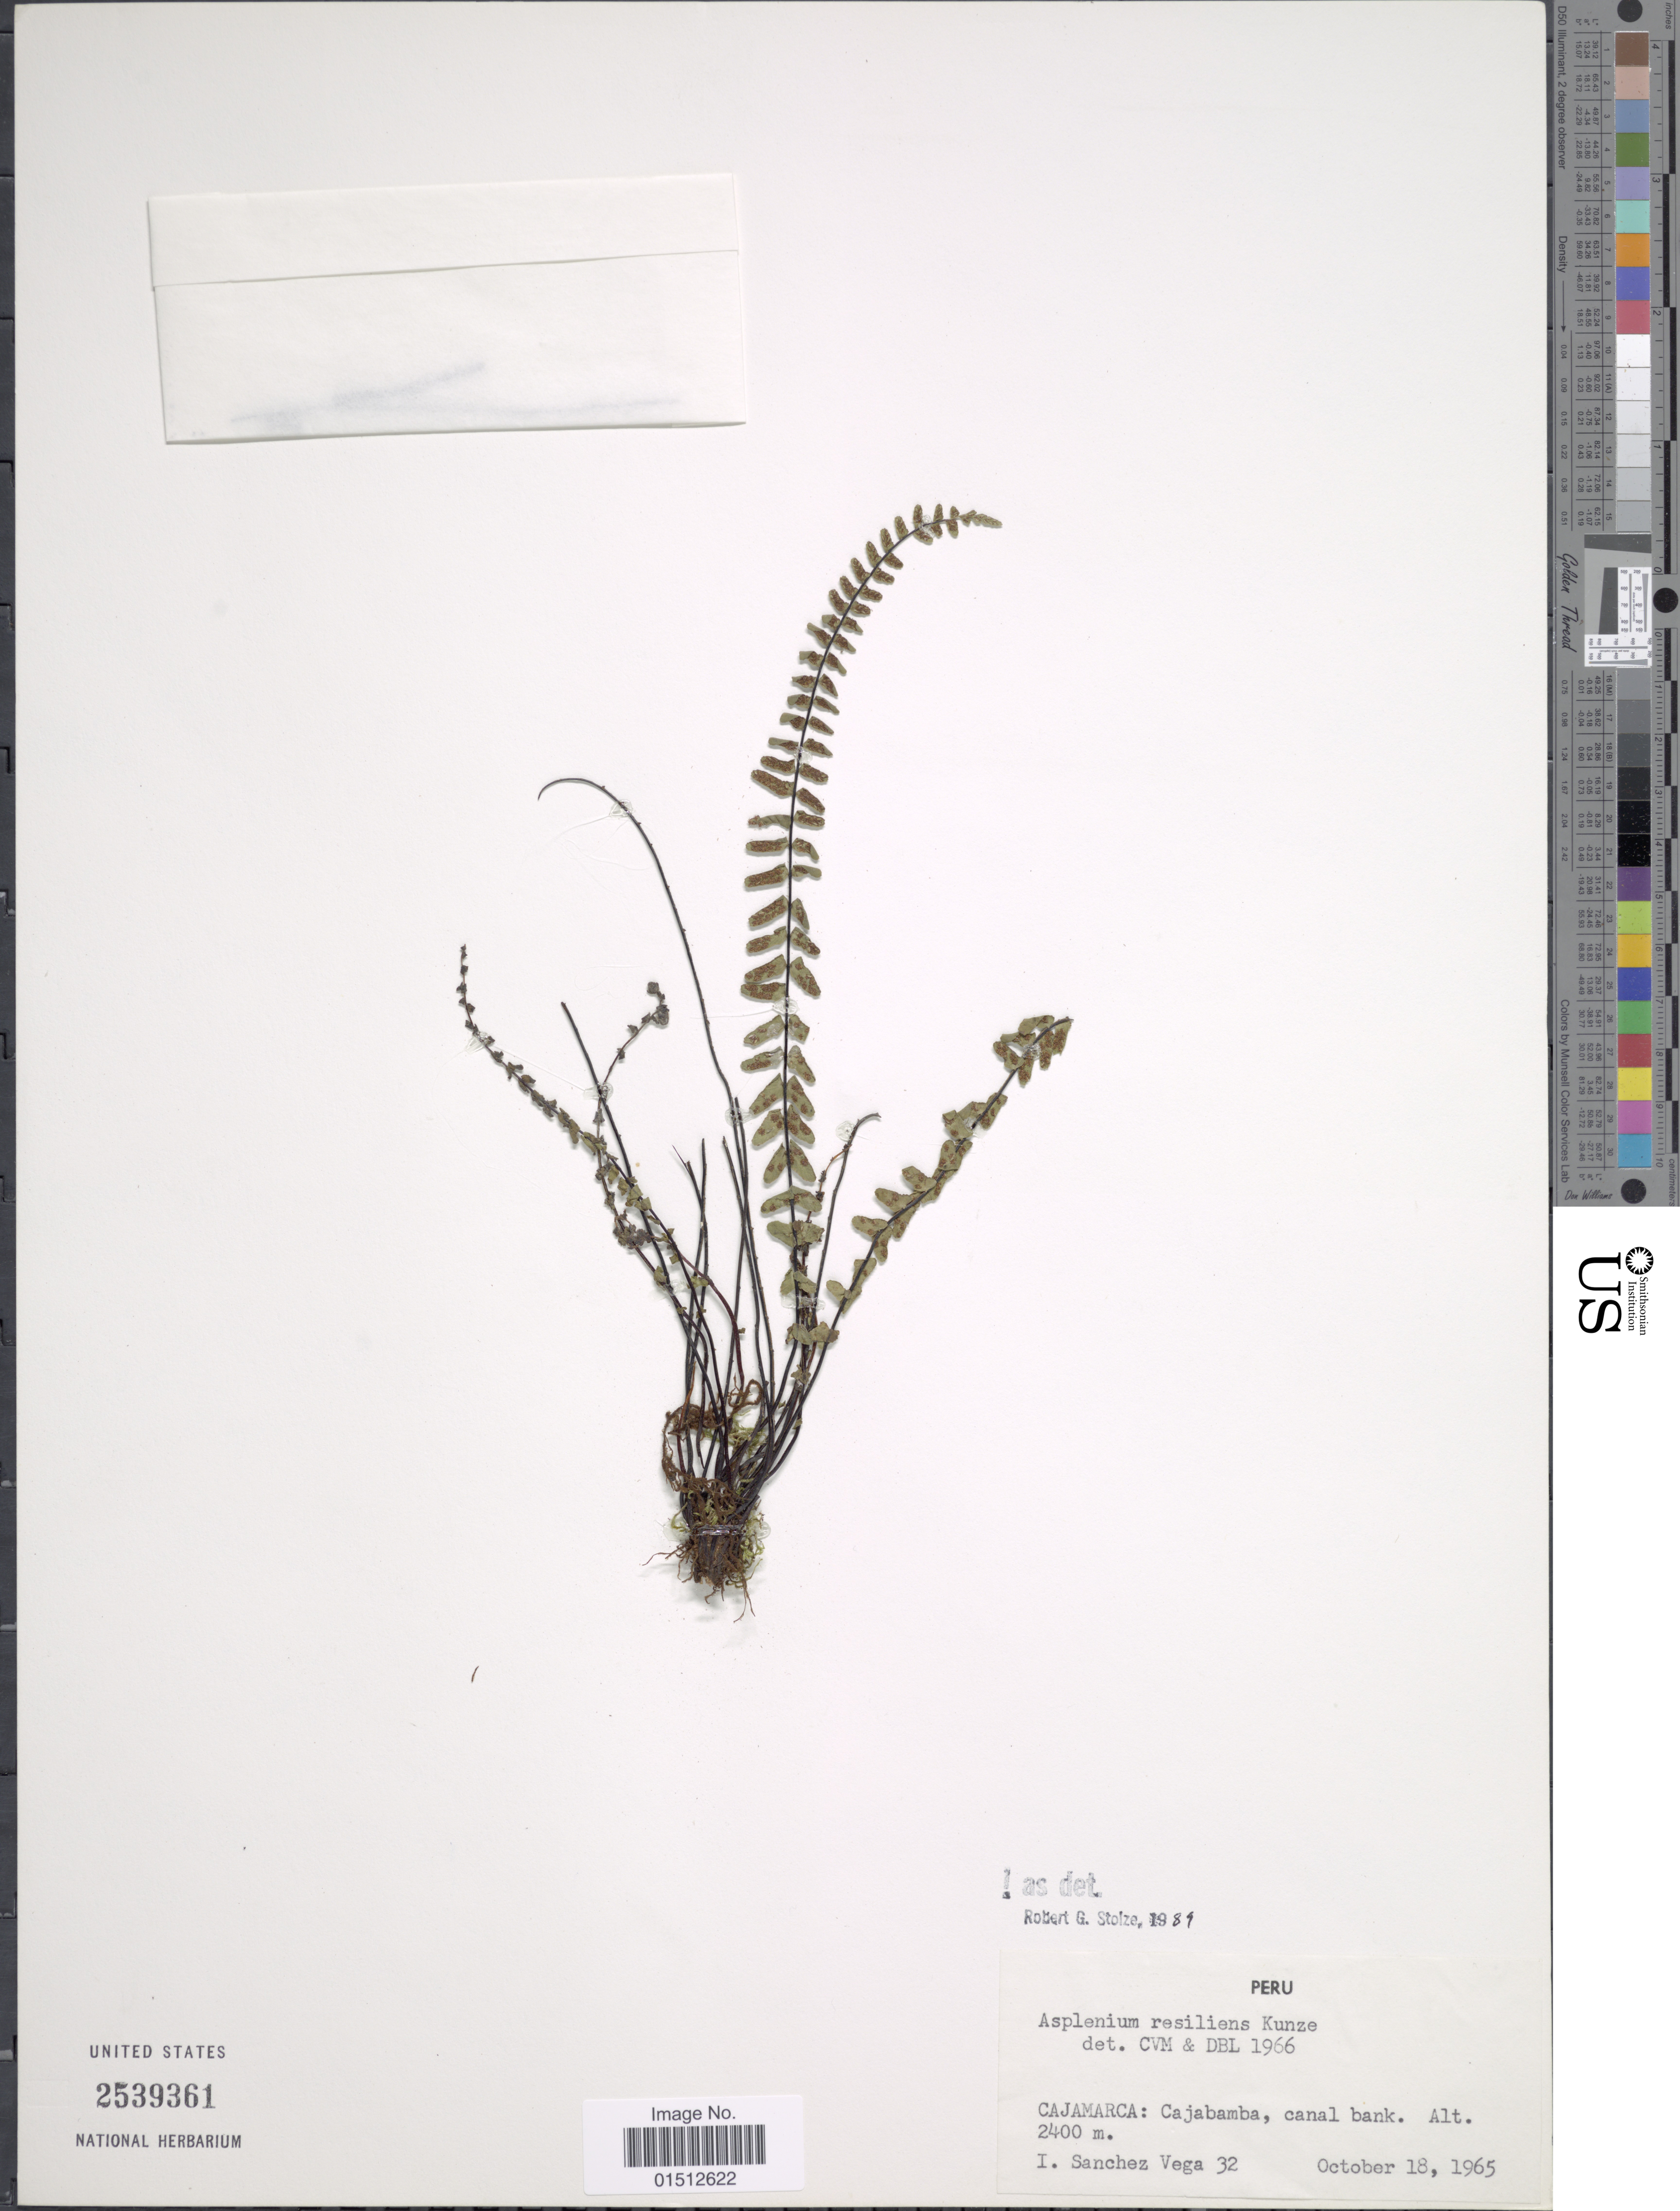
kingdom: Plantae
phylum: Tracheophyta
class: Polypodiopsida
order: Polypodiales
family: Aspleniaceae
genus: Asplenium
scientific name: Asplenium resiliens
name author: Kunze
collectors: I. Sánchez Vega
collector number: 32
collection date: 1965-10-18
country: Peru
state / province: Cajamarca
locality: Peru. Cajamarca: Cajabamba, canal bank.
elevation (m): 2400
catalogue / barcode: US 2539361